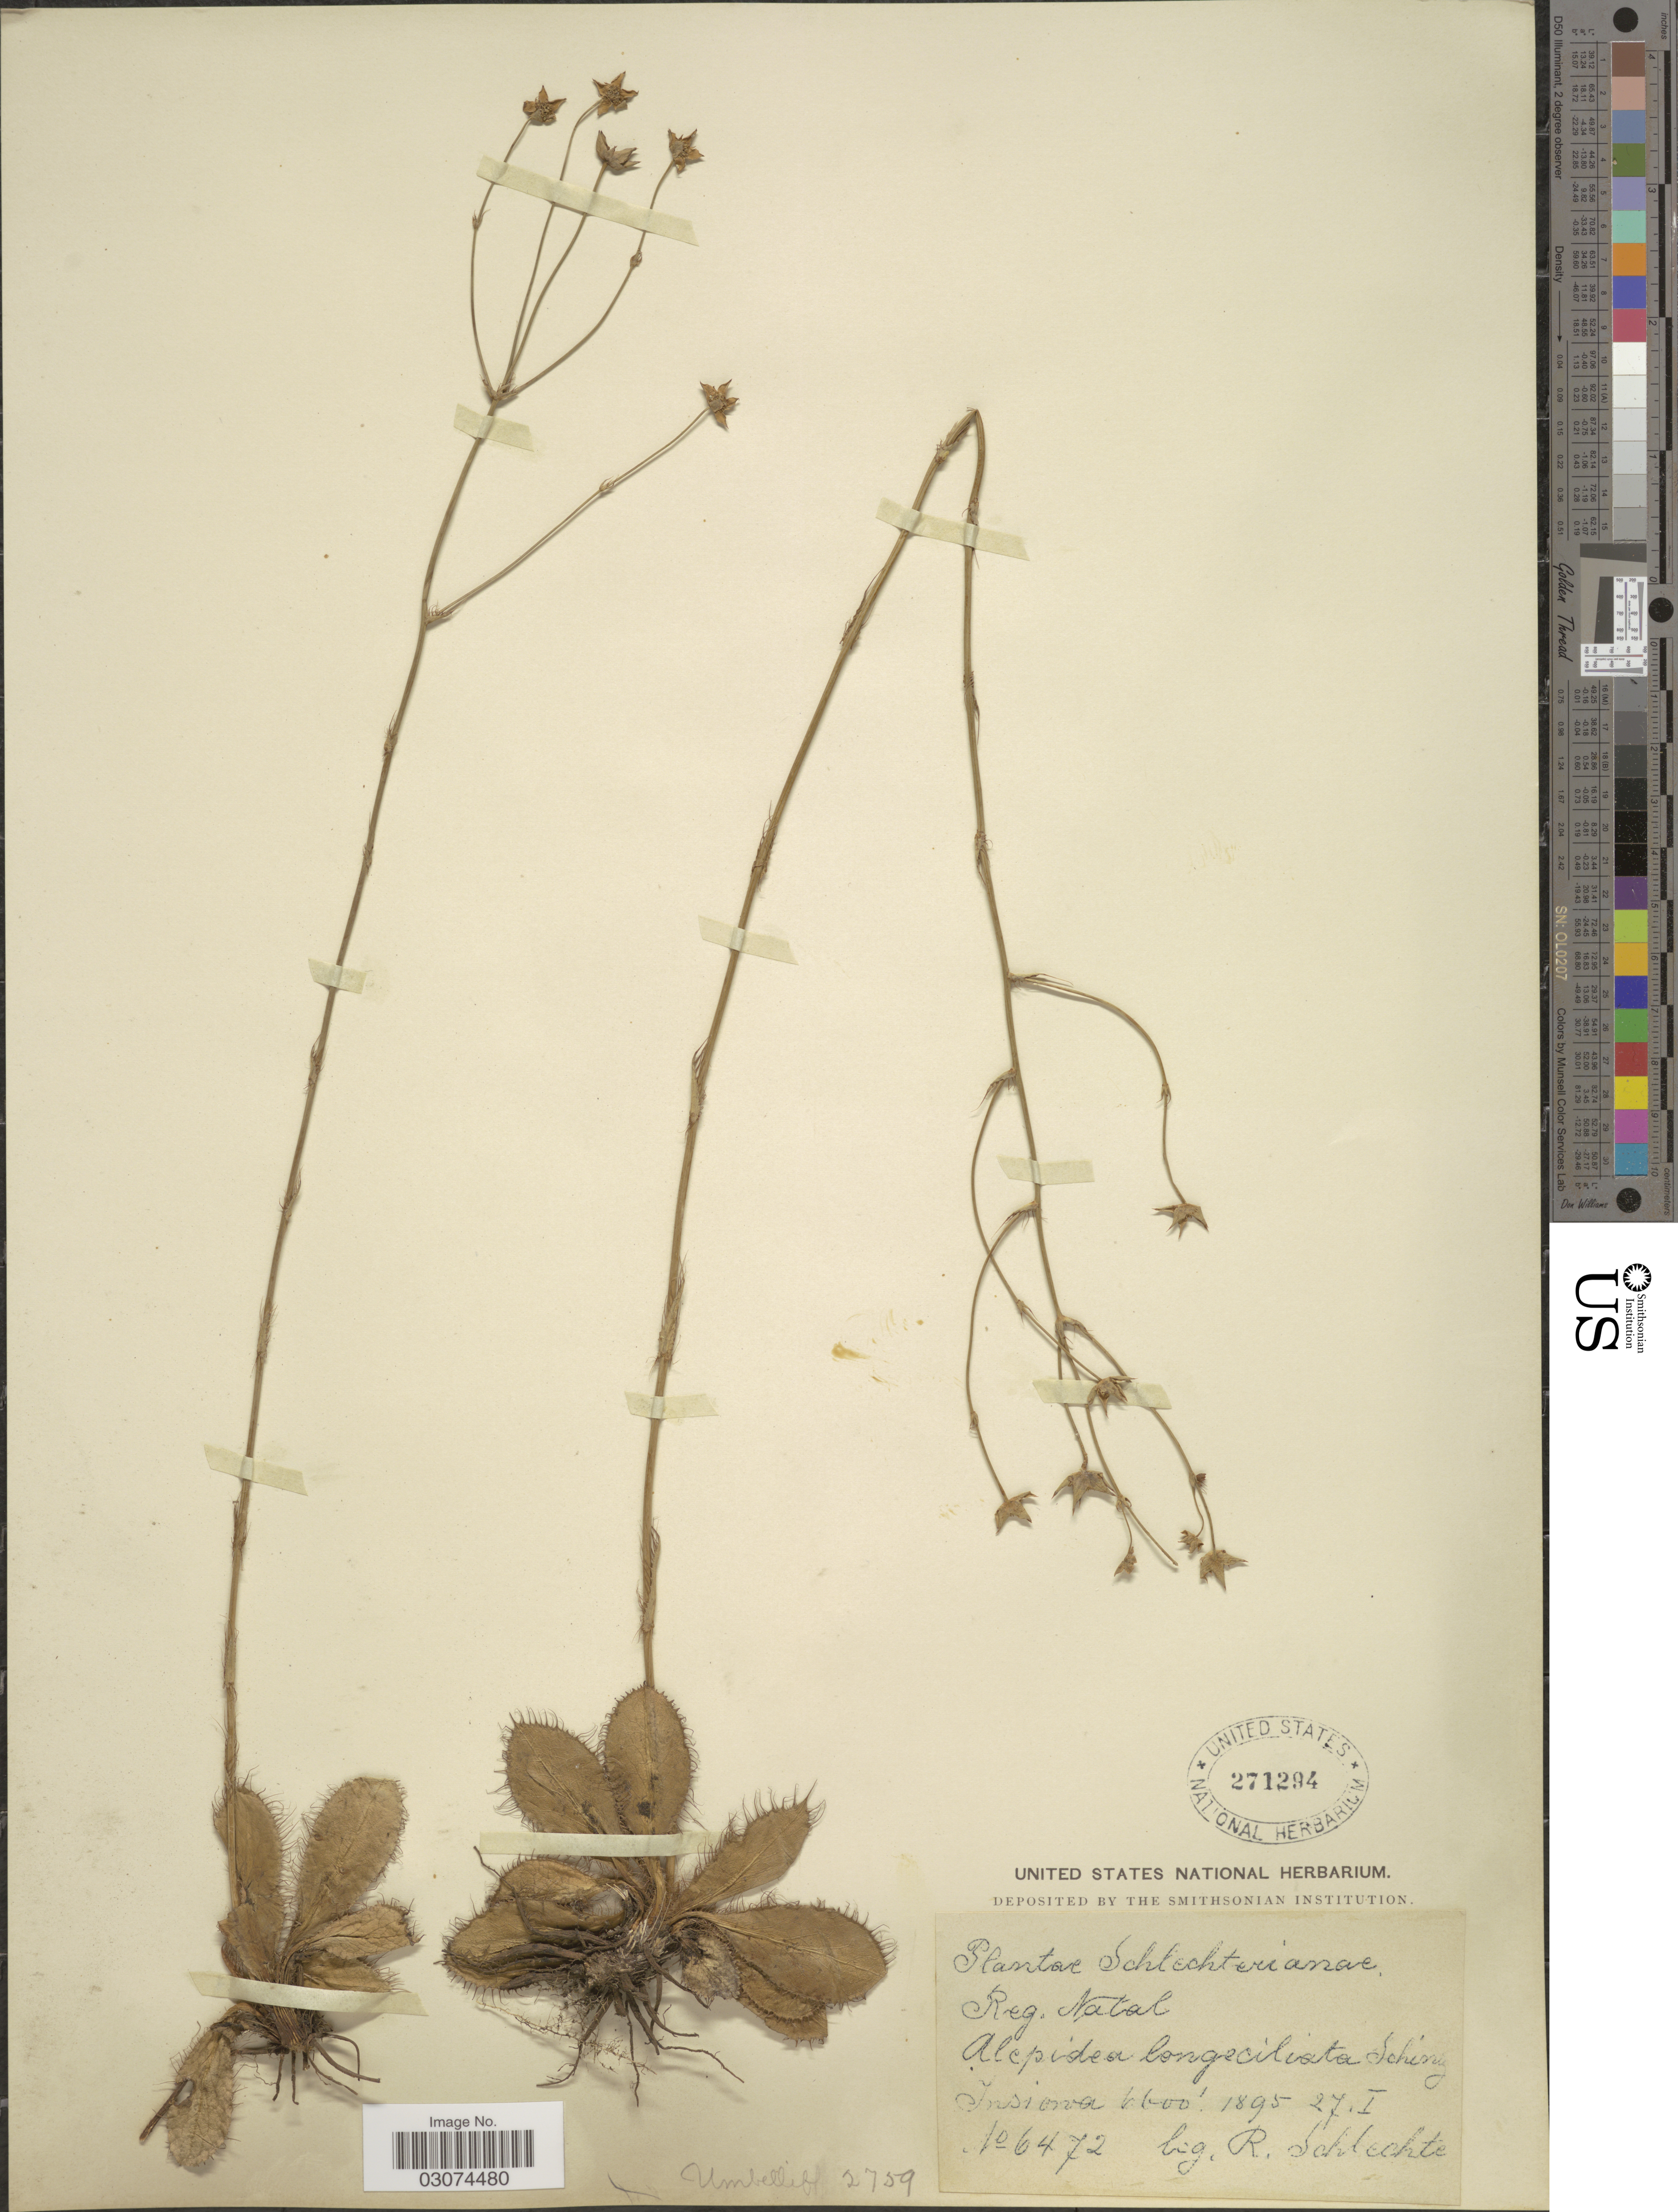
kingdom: Plantae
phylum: Tracheophyta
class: Magnoliopsida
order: Apiales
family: Apiaceae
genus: Alepidea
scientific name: Alepidea longiciliata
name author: Schinz ex Dümmer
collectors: F. R. R. Schlechter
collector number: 6472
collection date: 1895-01-27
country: South Africa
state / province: KwaZulu-Natal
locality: Reg. Natal. Insiorva.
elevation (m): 2012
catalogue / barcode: US 271294